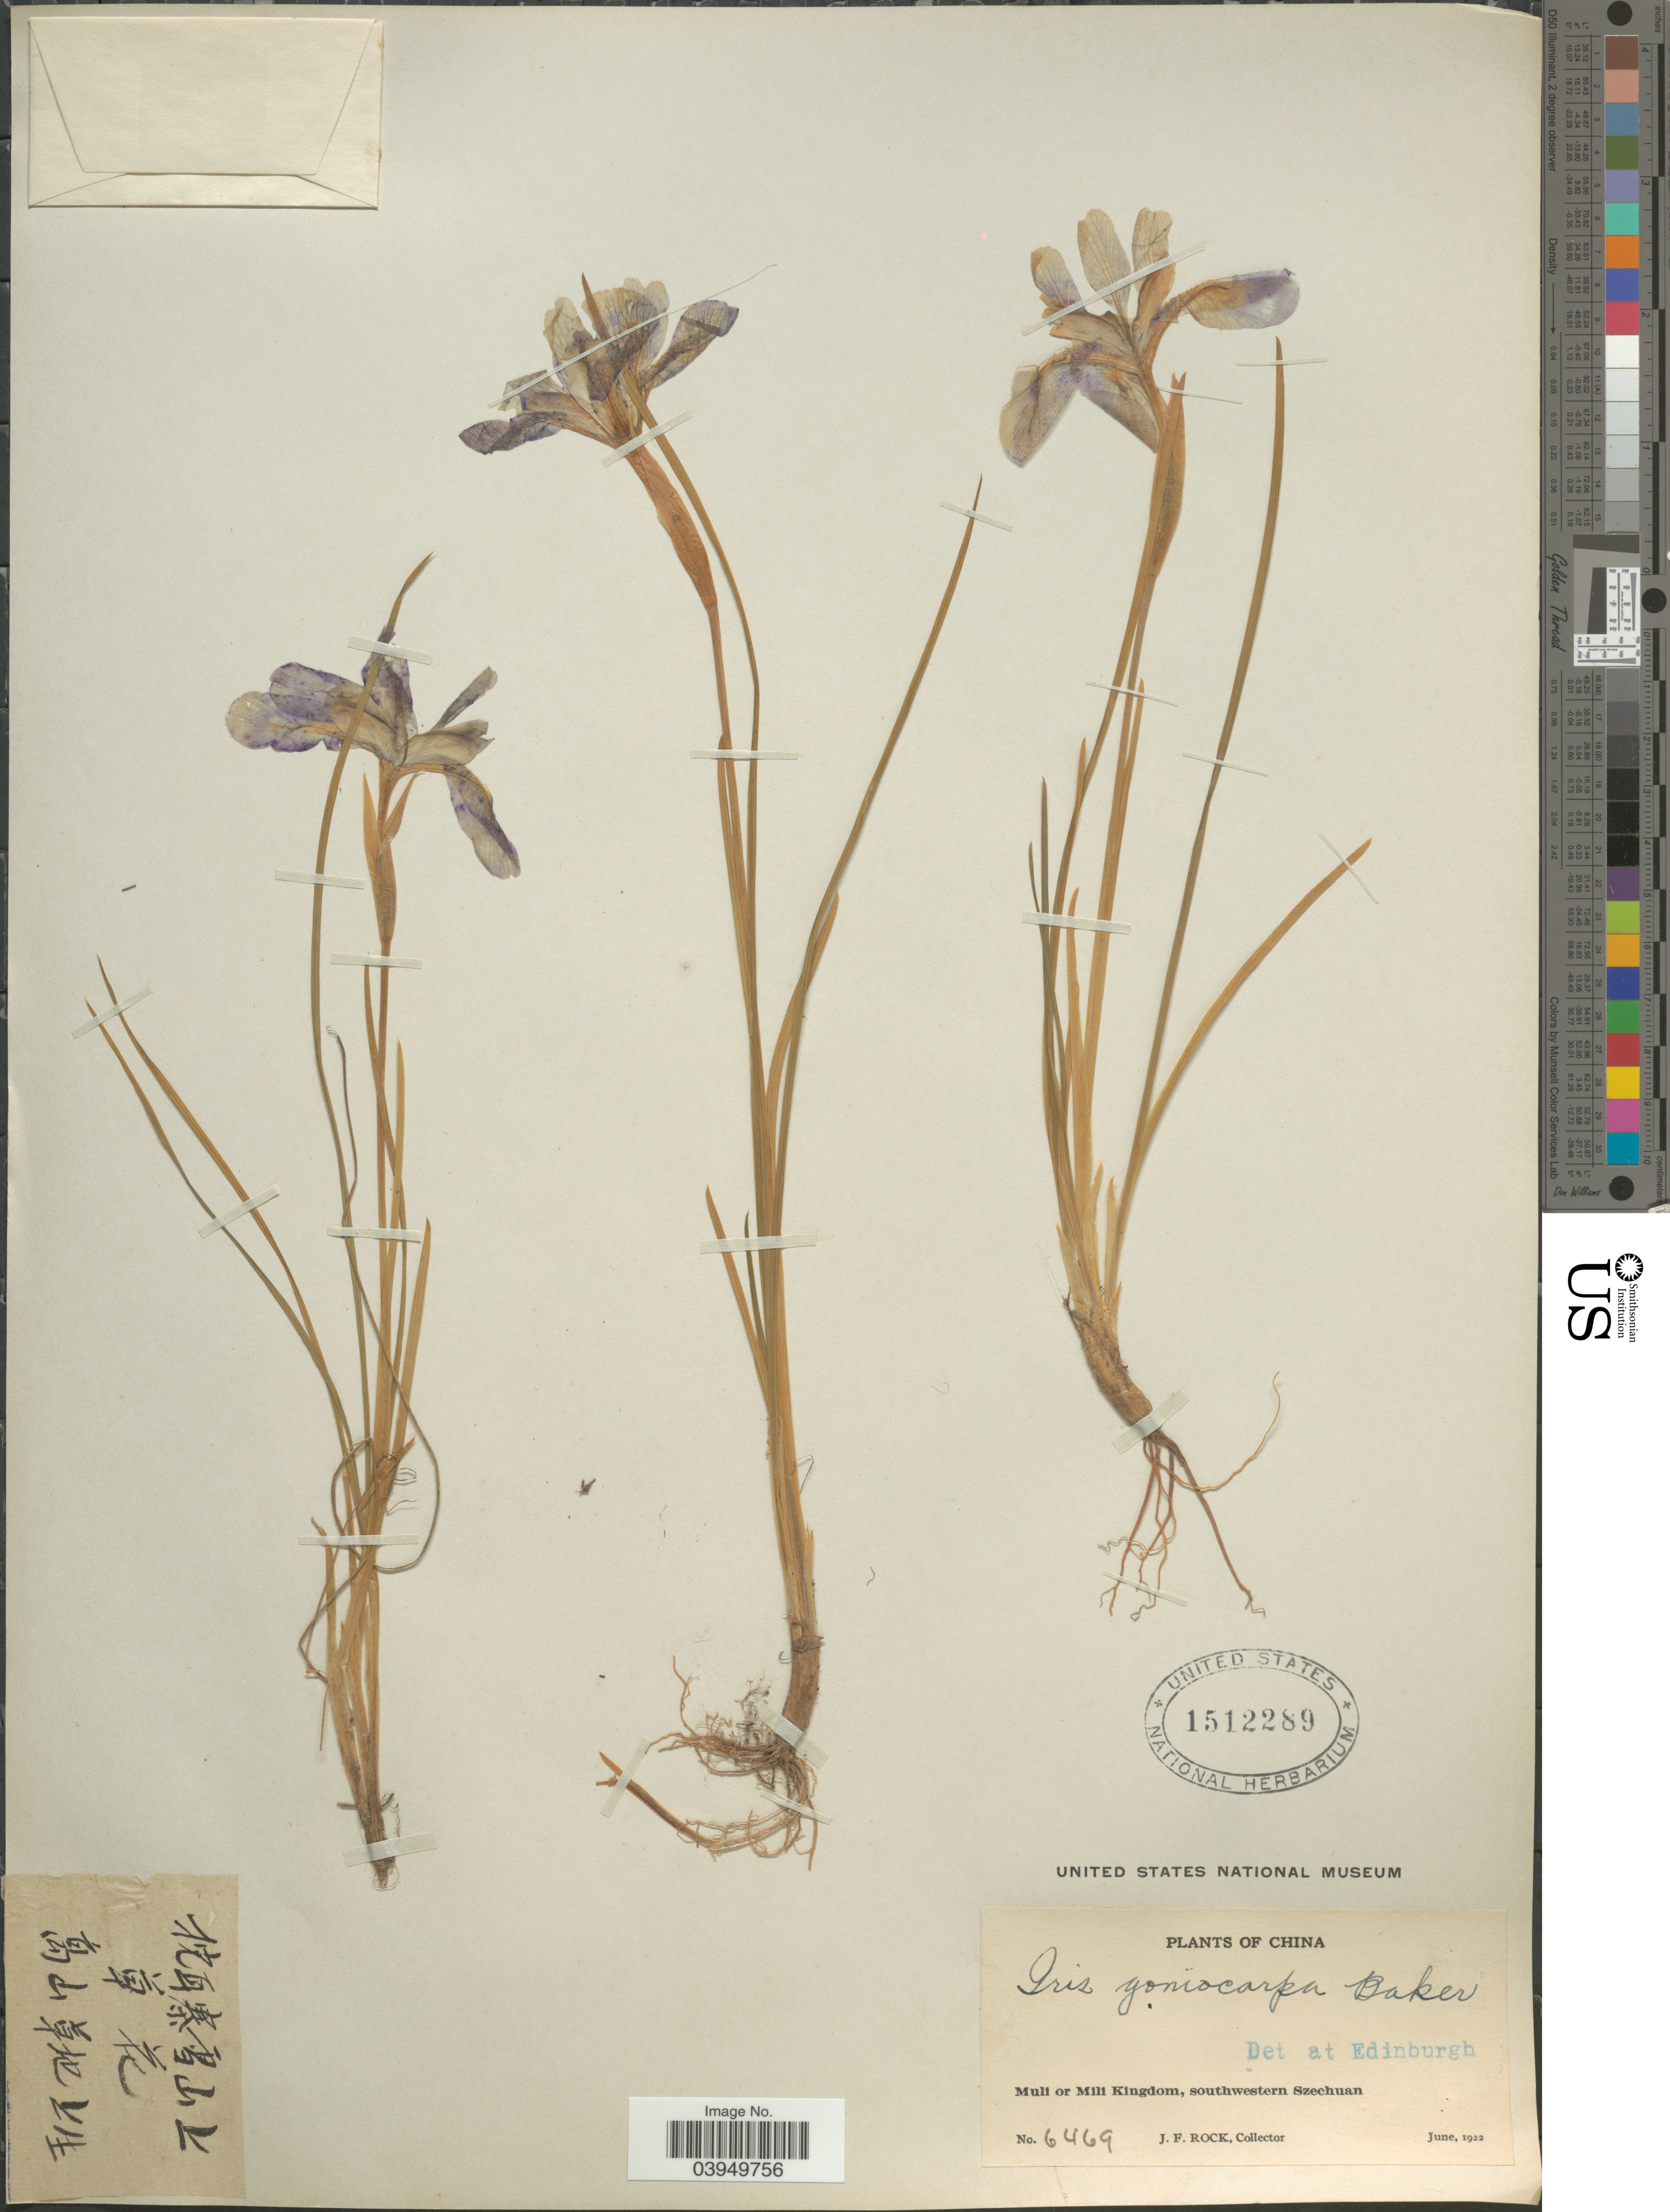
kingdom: Plantae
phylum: Tracheophyta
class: Liliopsida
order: Asparagales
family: Iridaceae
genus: Iris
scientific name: Iris goniocarpa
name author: Baker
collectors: J. Rock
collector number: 6469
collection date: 1922-06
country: China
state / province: Sichuan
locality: Muli or Mili Kingdom, southwestern Szechuan.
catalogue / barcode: US 1512289